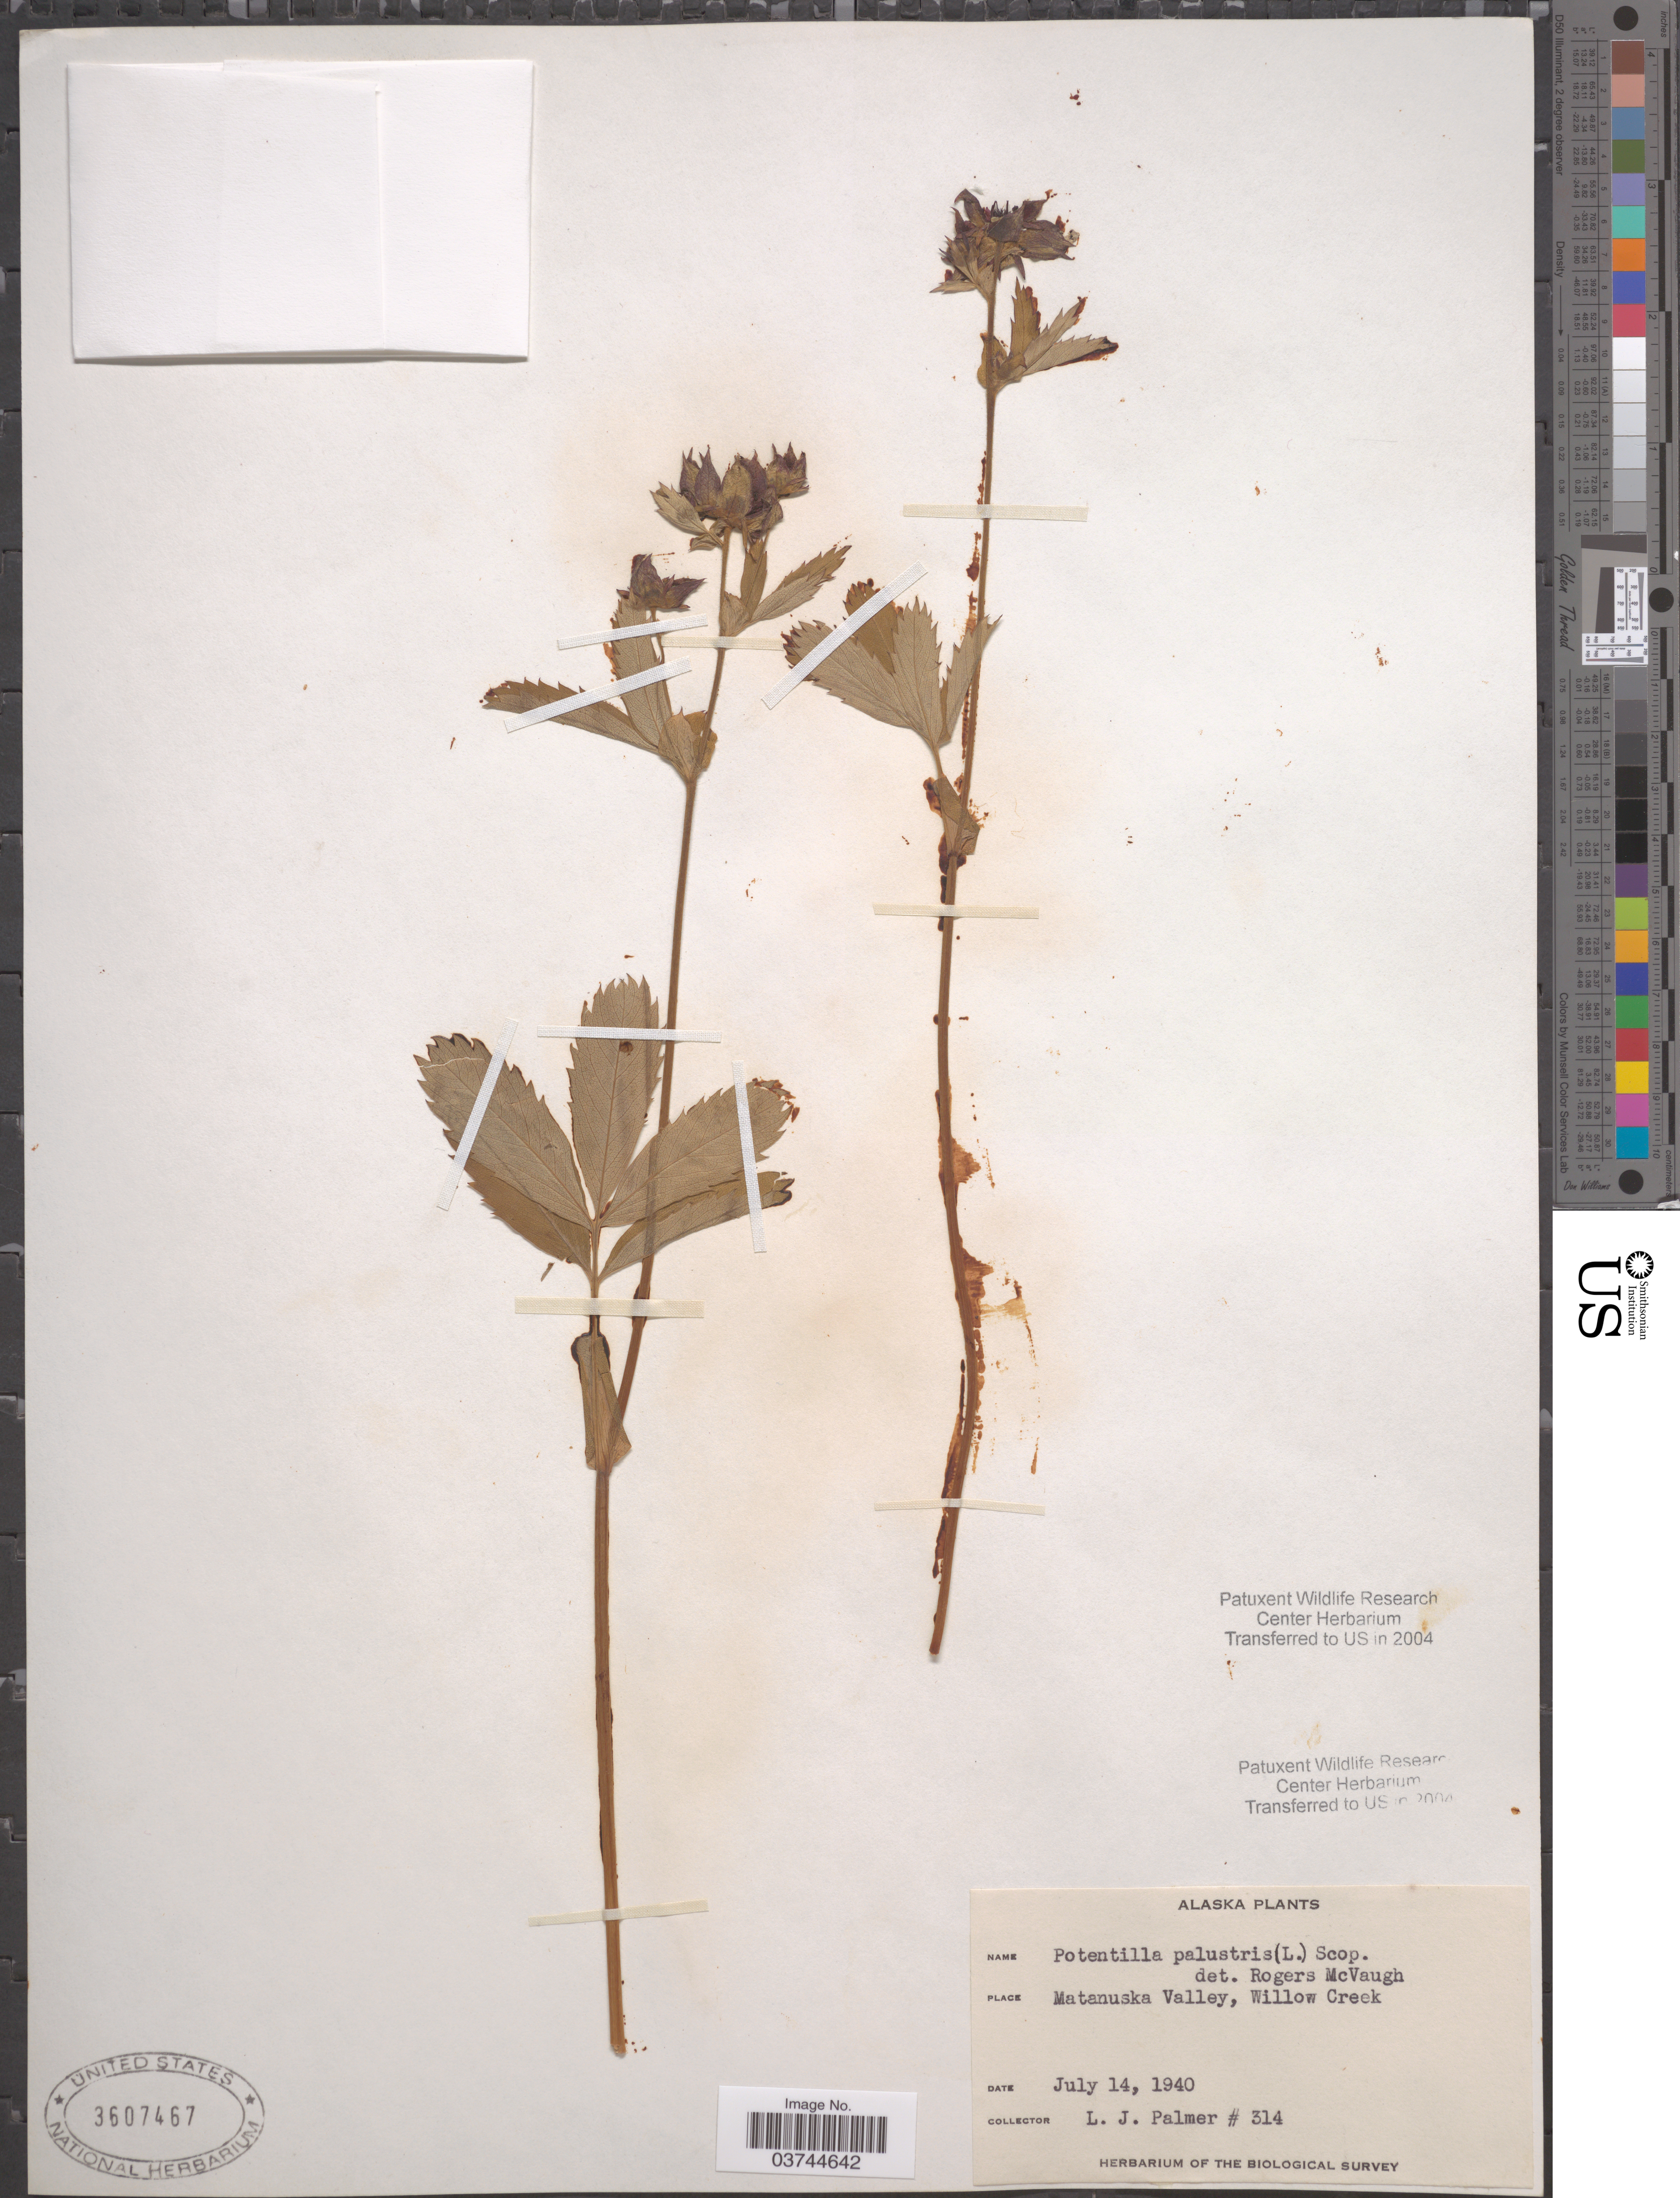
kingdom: Plantae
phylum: Tracheophyta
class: Magnoliopsida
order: Rosales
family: Rosaceae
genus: Comarum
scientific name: Comarum palustre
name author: L.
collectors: L. J. Palmer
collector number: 314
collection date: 1940-07-14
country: United States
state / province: Alaska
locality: Matanuska Valley, Willow Creek.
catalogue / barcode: US 3607467